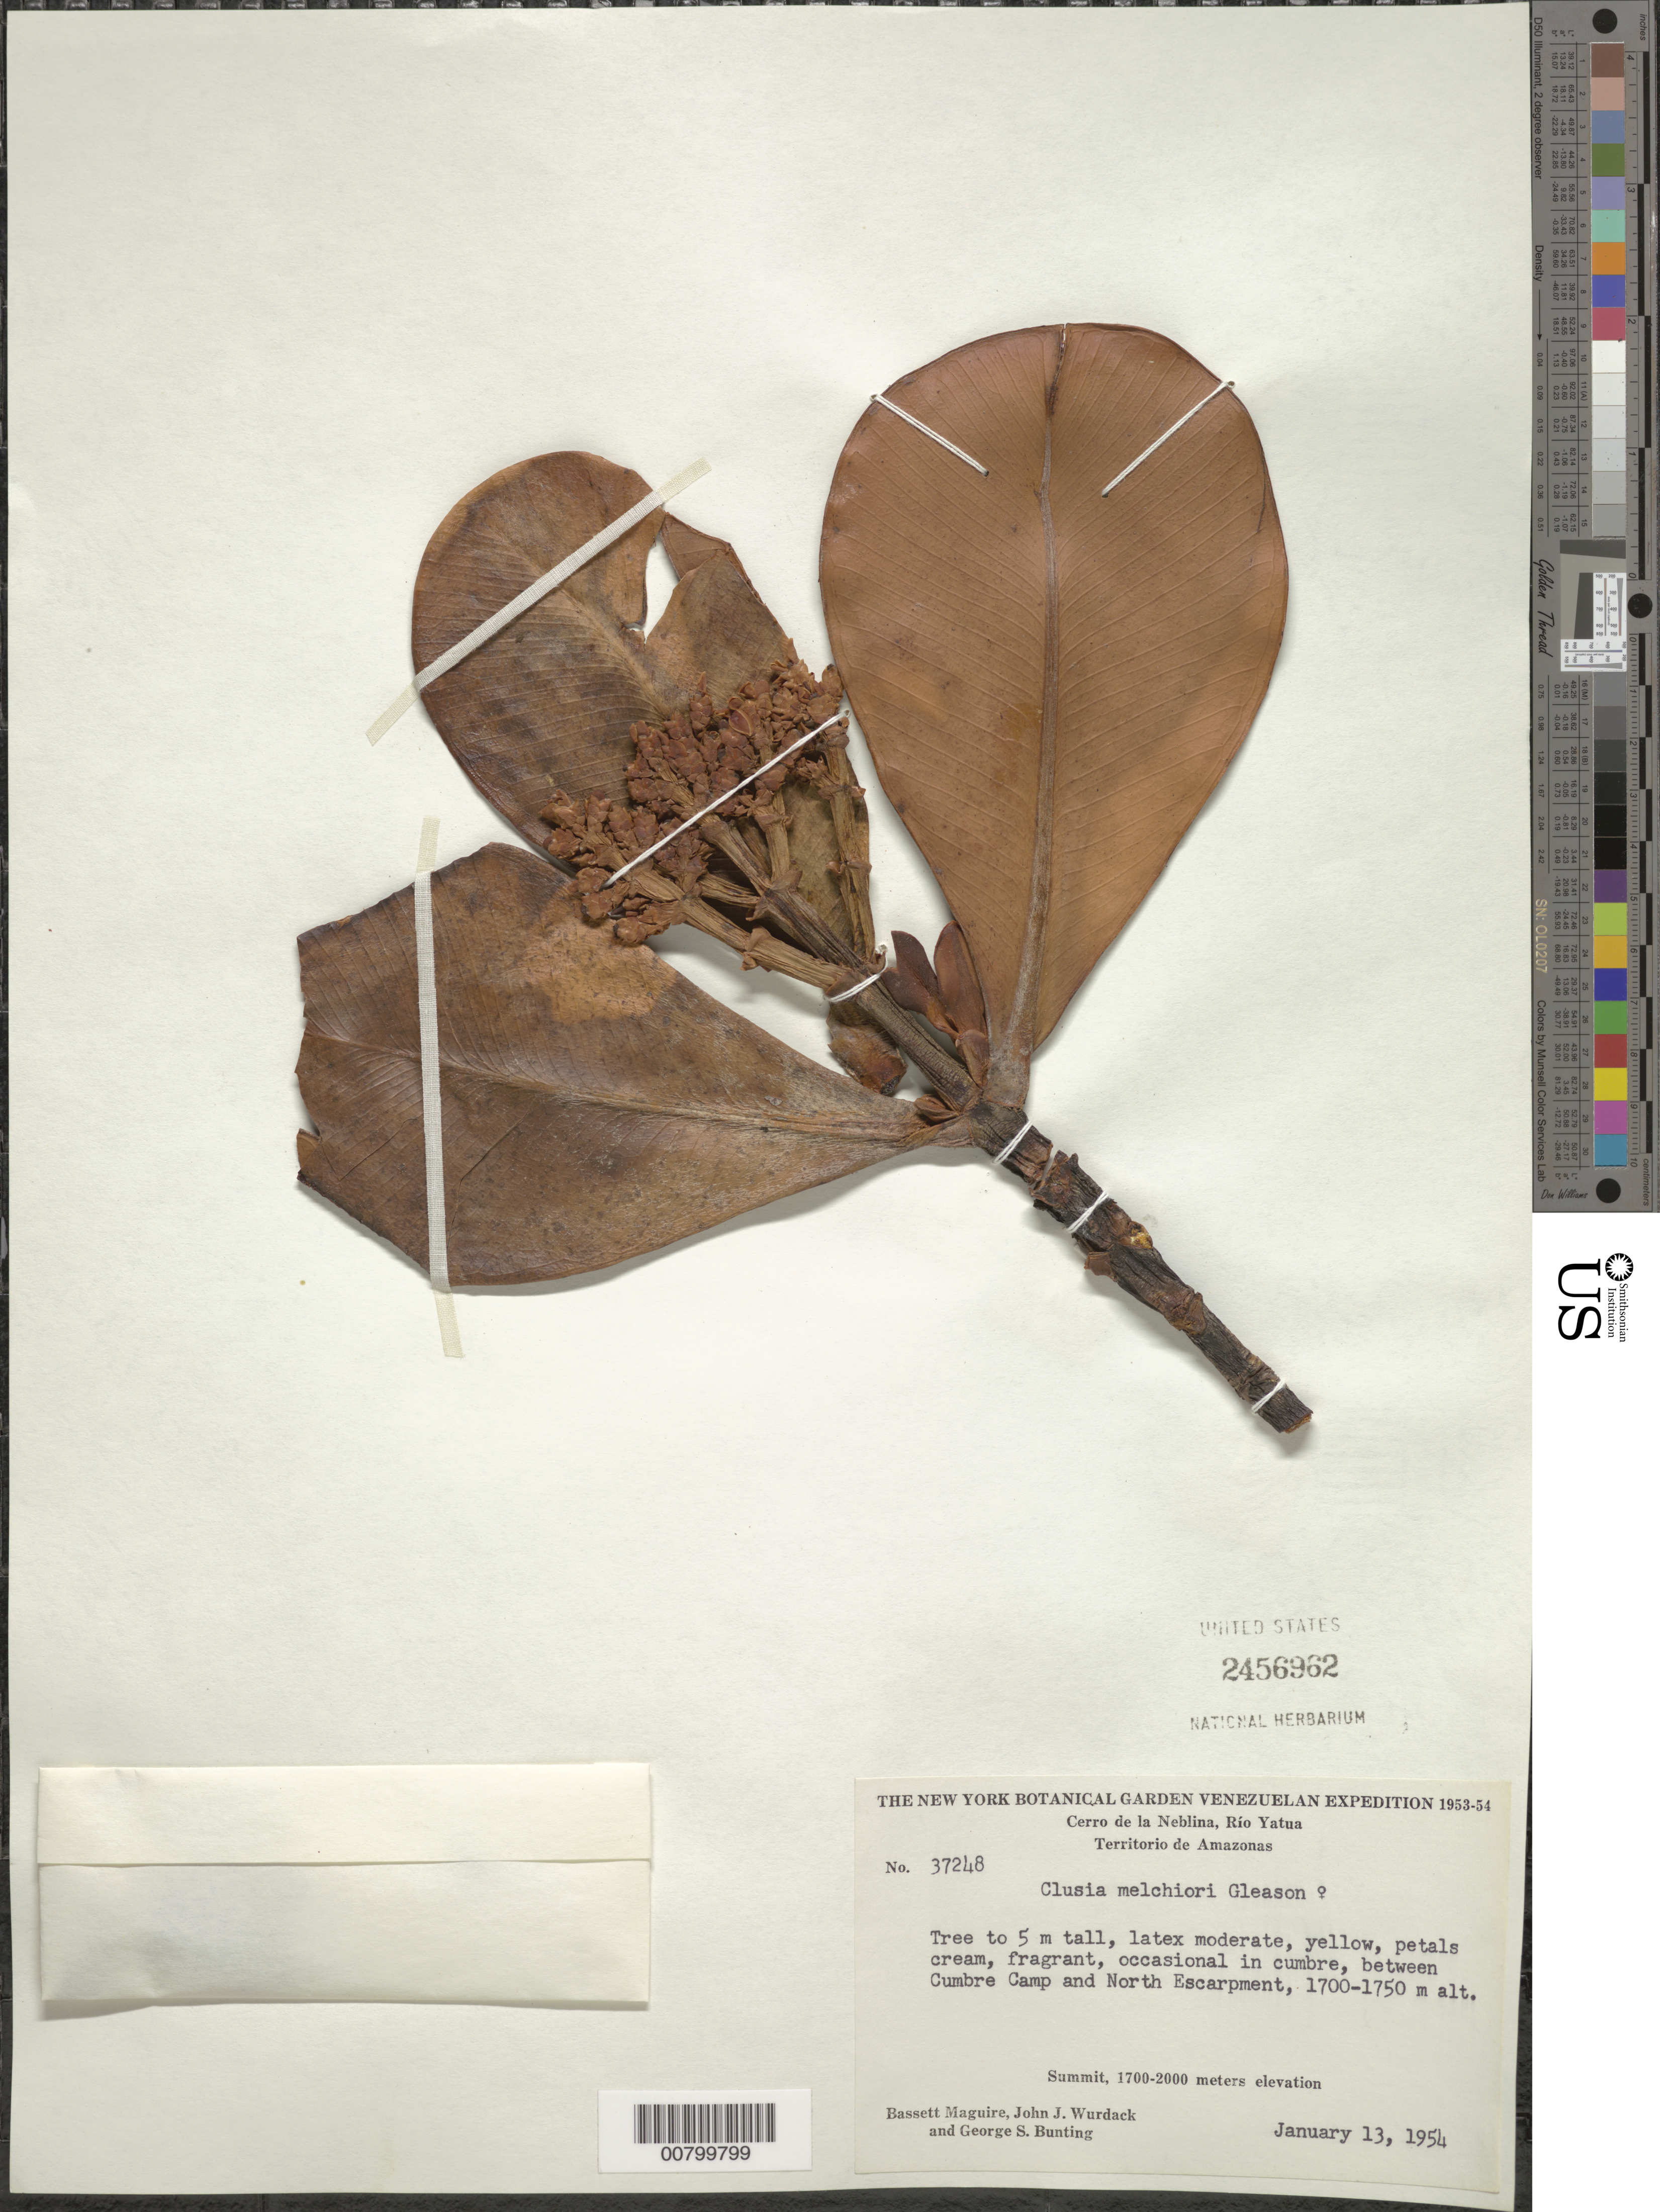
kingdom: Plantae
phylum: Tracheophyta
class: Magnoliopsida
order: Malpighiales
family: Clusiaceae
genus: Clusia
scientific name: Clusia melchiori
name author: Gleason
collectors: B. Maguire, J. J. Wurdack & G. S. Bunting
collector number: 37248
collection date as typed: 13-Jan-54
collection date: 1954-01-13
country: Venezuela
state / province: Amazonas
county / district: Río Negro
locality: Cerro de la Neblina, Río Yatua, between Cumbre Camp and N escarpment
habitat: Cumbre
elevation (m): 1700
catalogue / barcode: US 2456962